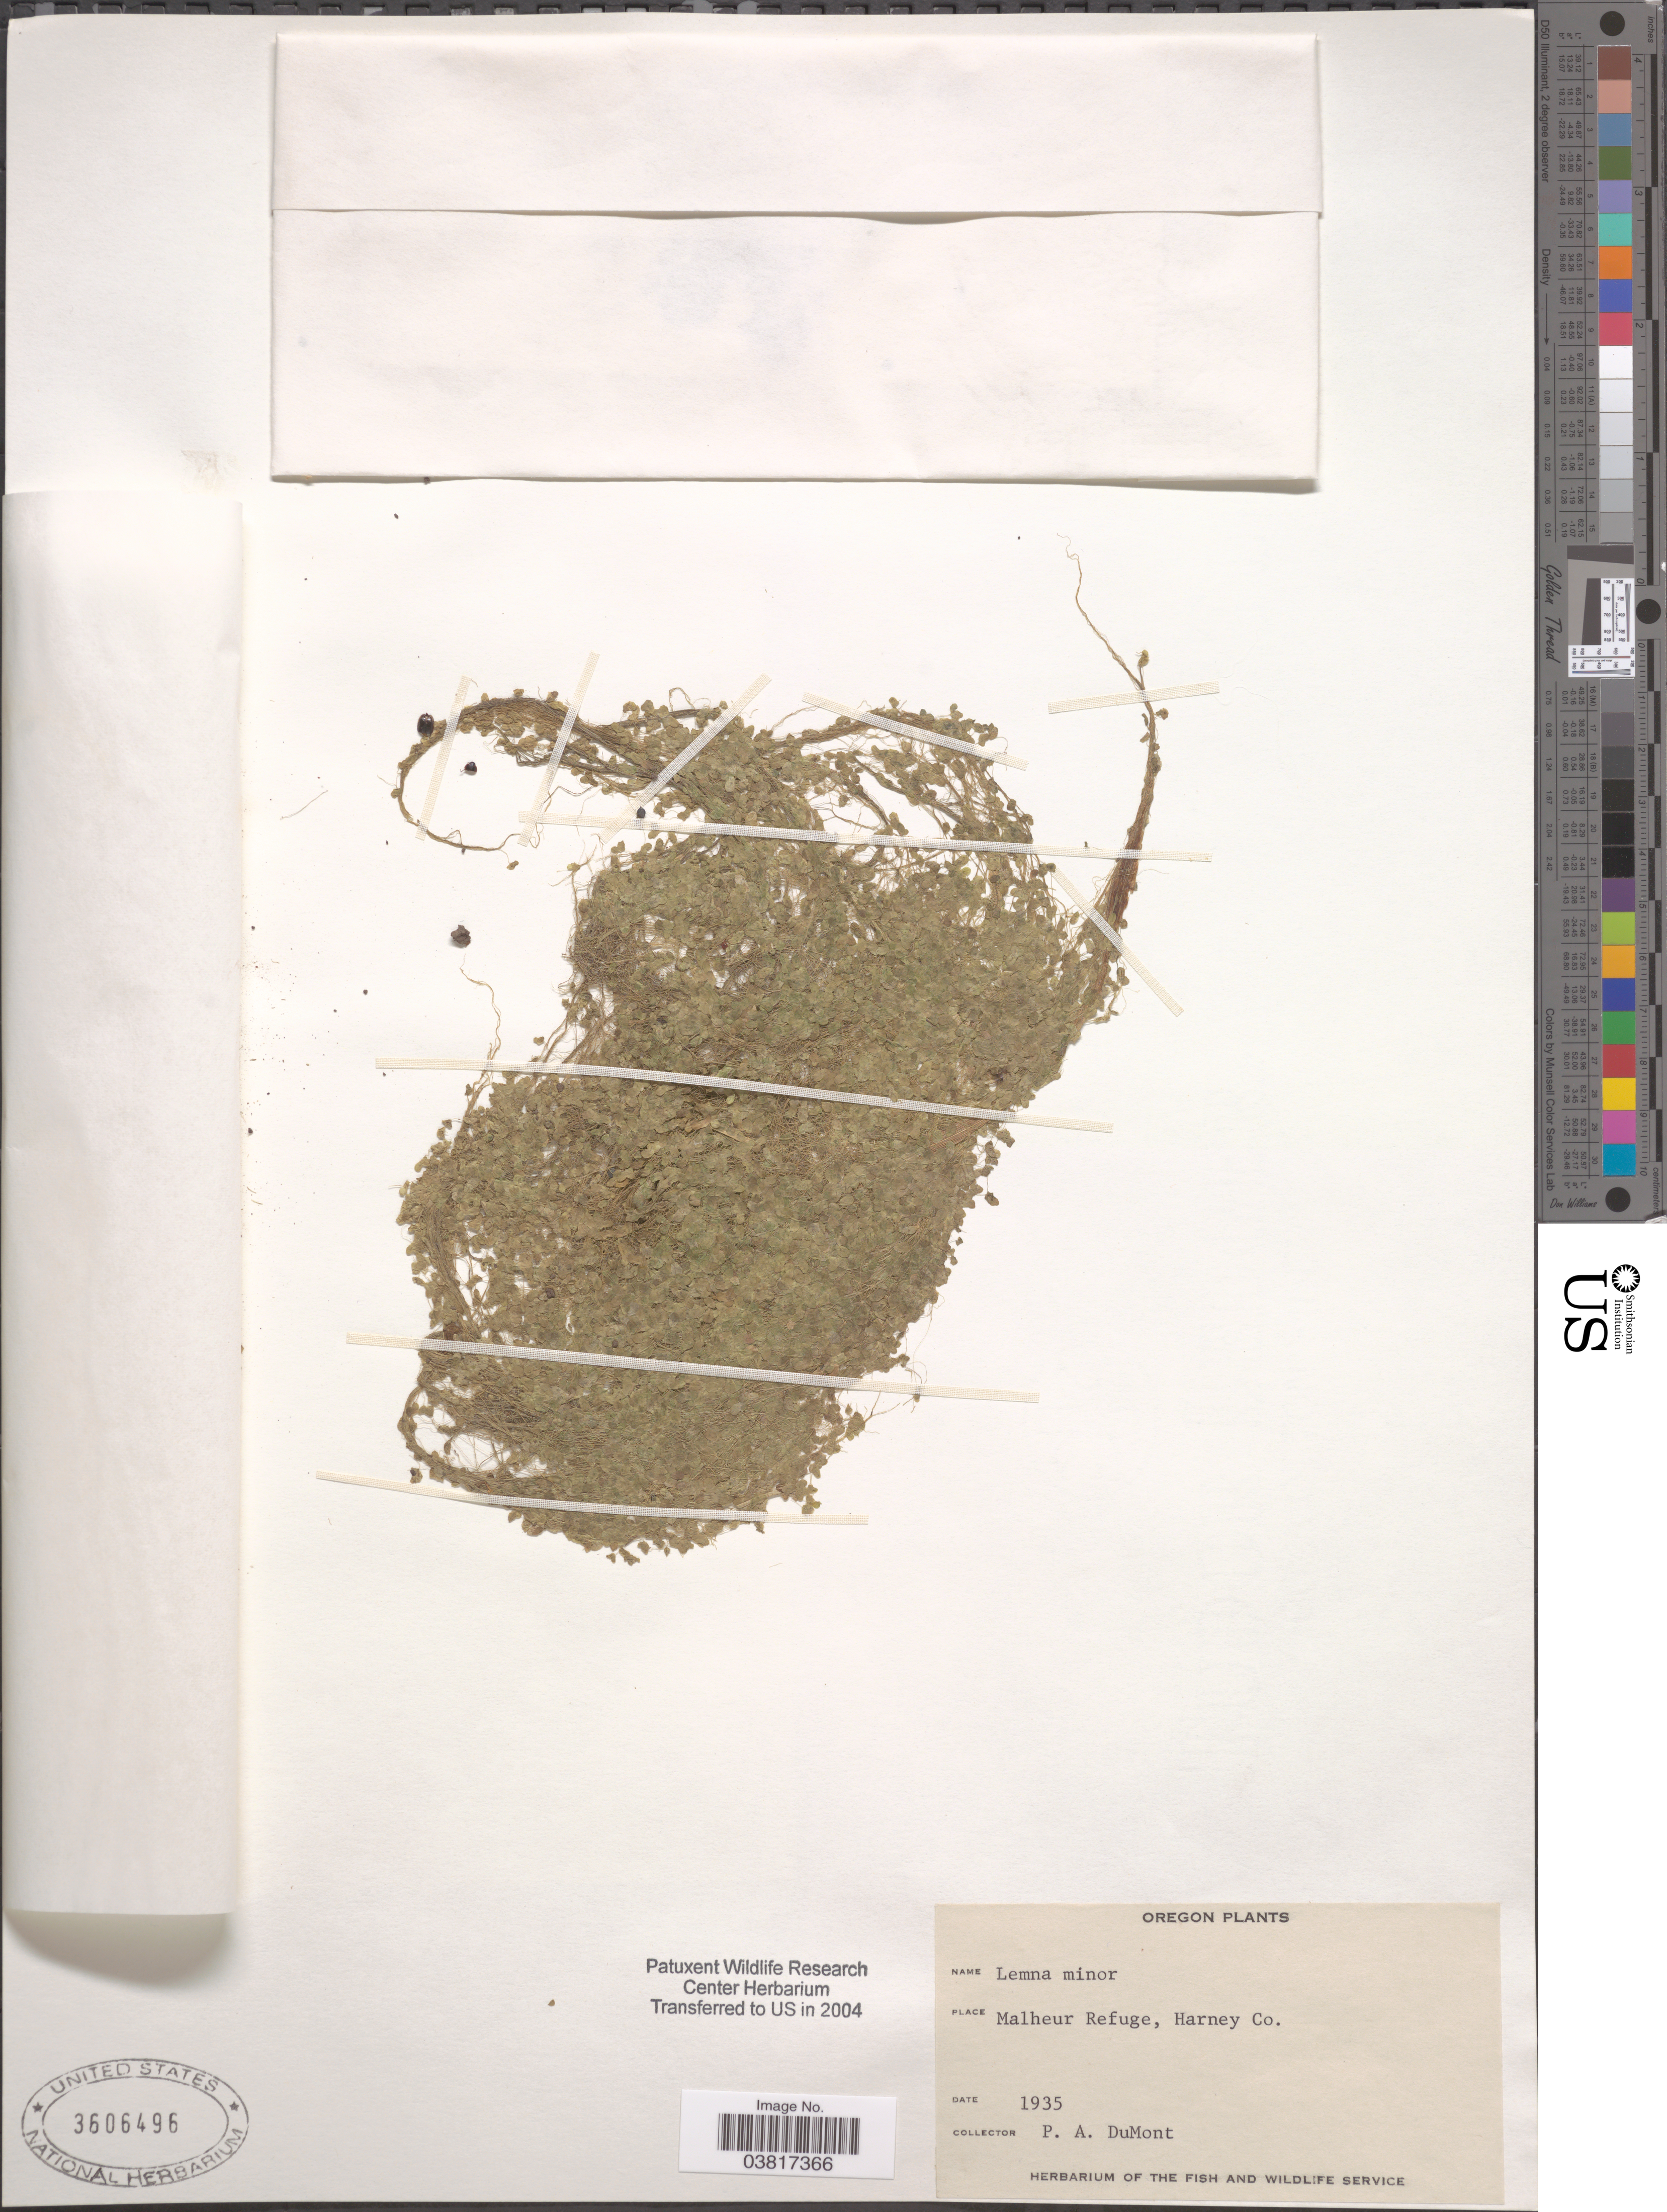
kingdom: Plantae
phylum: Tracheophyta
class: Liliopsida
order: Alismatales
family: Araceae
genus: Lemna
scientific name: Lemna minor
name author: L.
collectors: P. Dumont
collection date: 1935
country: United States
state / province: Oregon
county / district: Harney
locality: Malheur Refuge, Harney Co.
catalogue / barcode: US 3606496